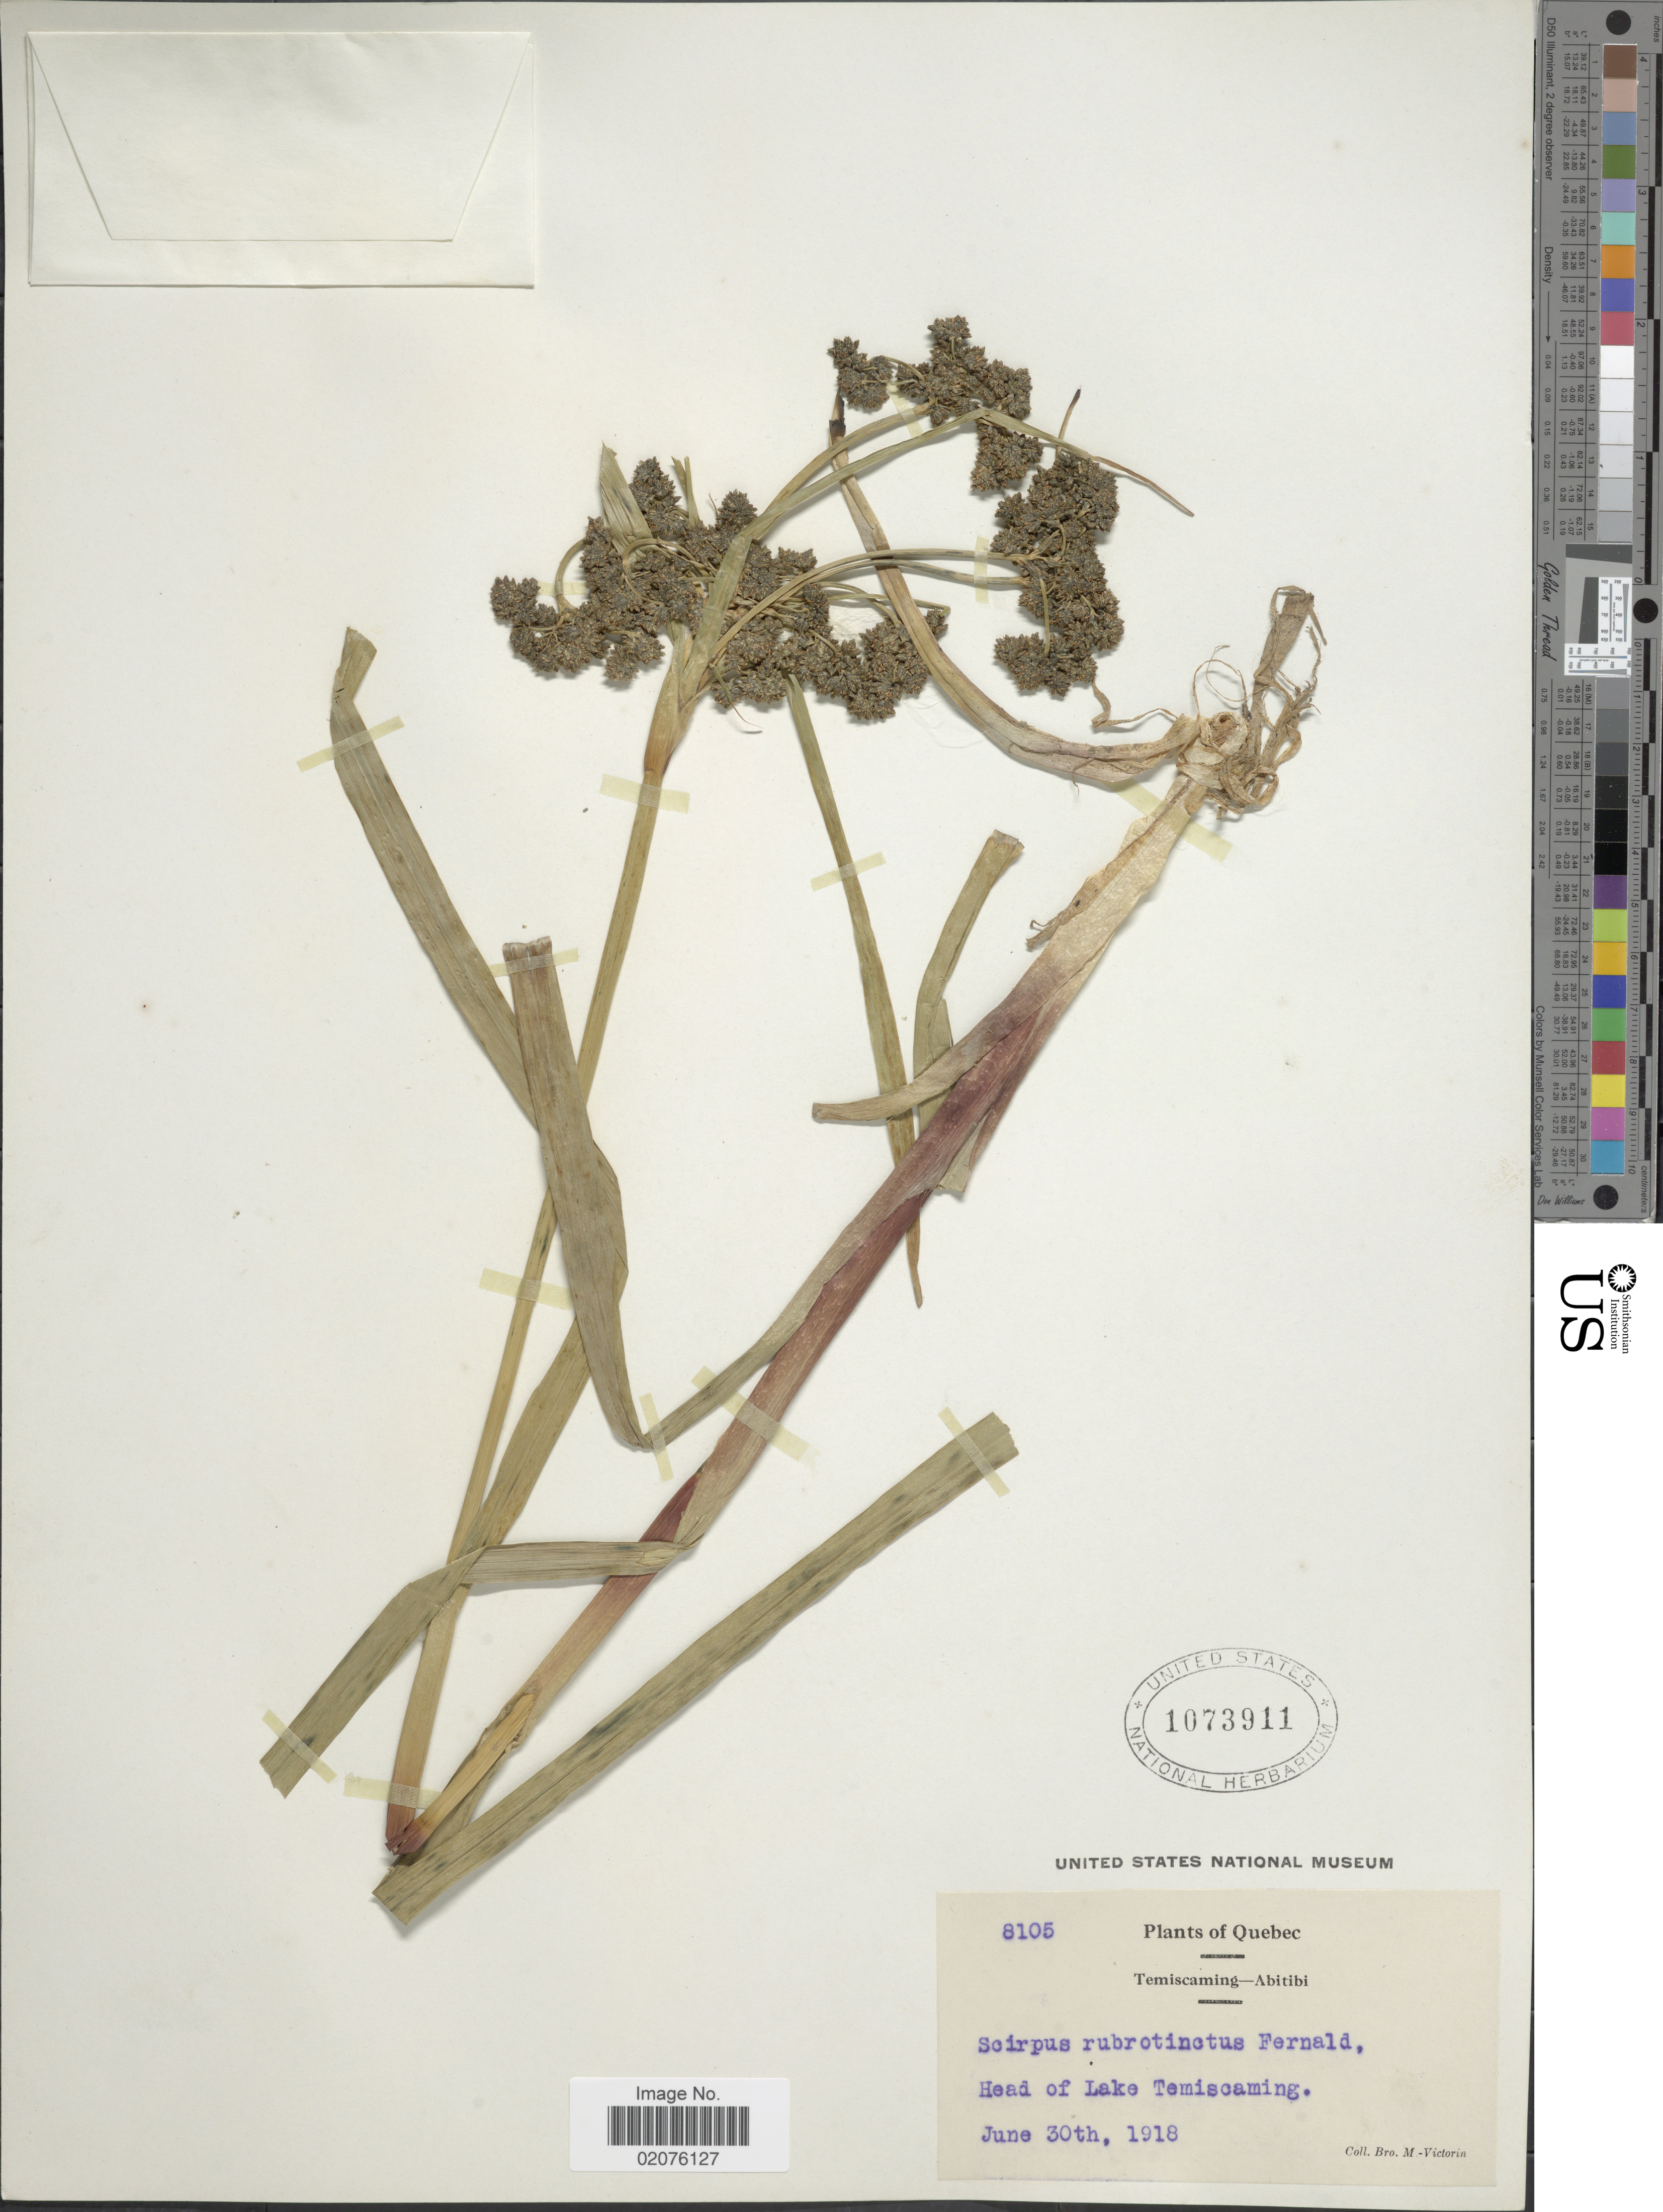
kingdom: Plantae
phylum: Tracheophyta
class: Liliopsida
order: Poales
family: Cyperaceae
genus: Scirpus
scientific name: Scirpus microcarpus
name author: J. Presl & C. Presl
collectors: Fr. Marie-Victorin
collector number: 8105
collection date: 1918-06-30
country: Canada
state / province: Quebec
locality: Temiscaming-Abitibi, Head of Lake Temiscaming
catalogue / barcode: US 1073911